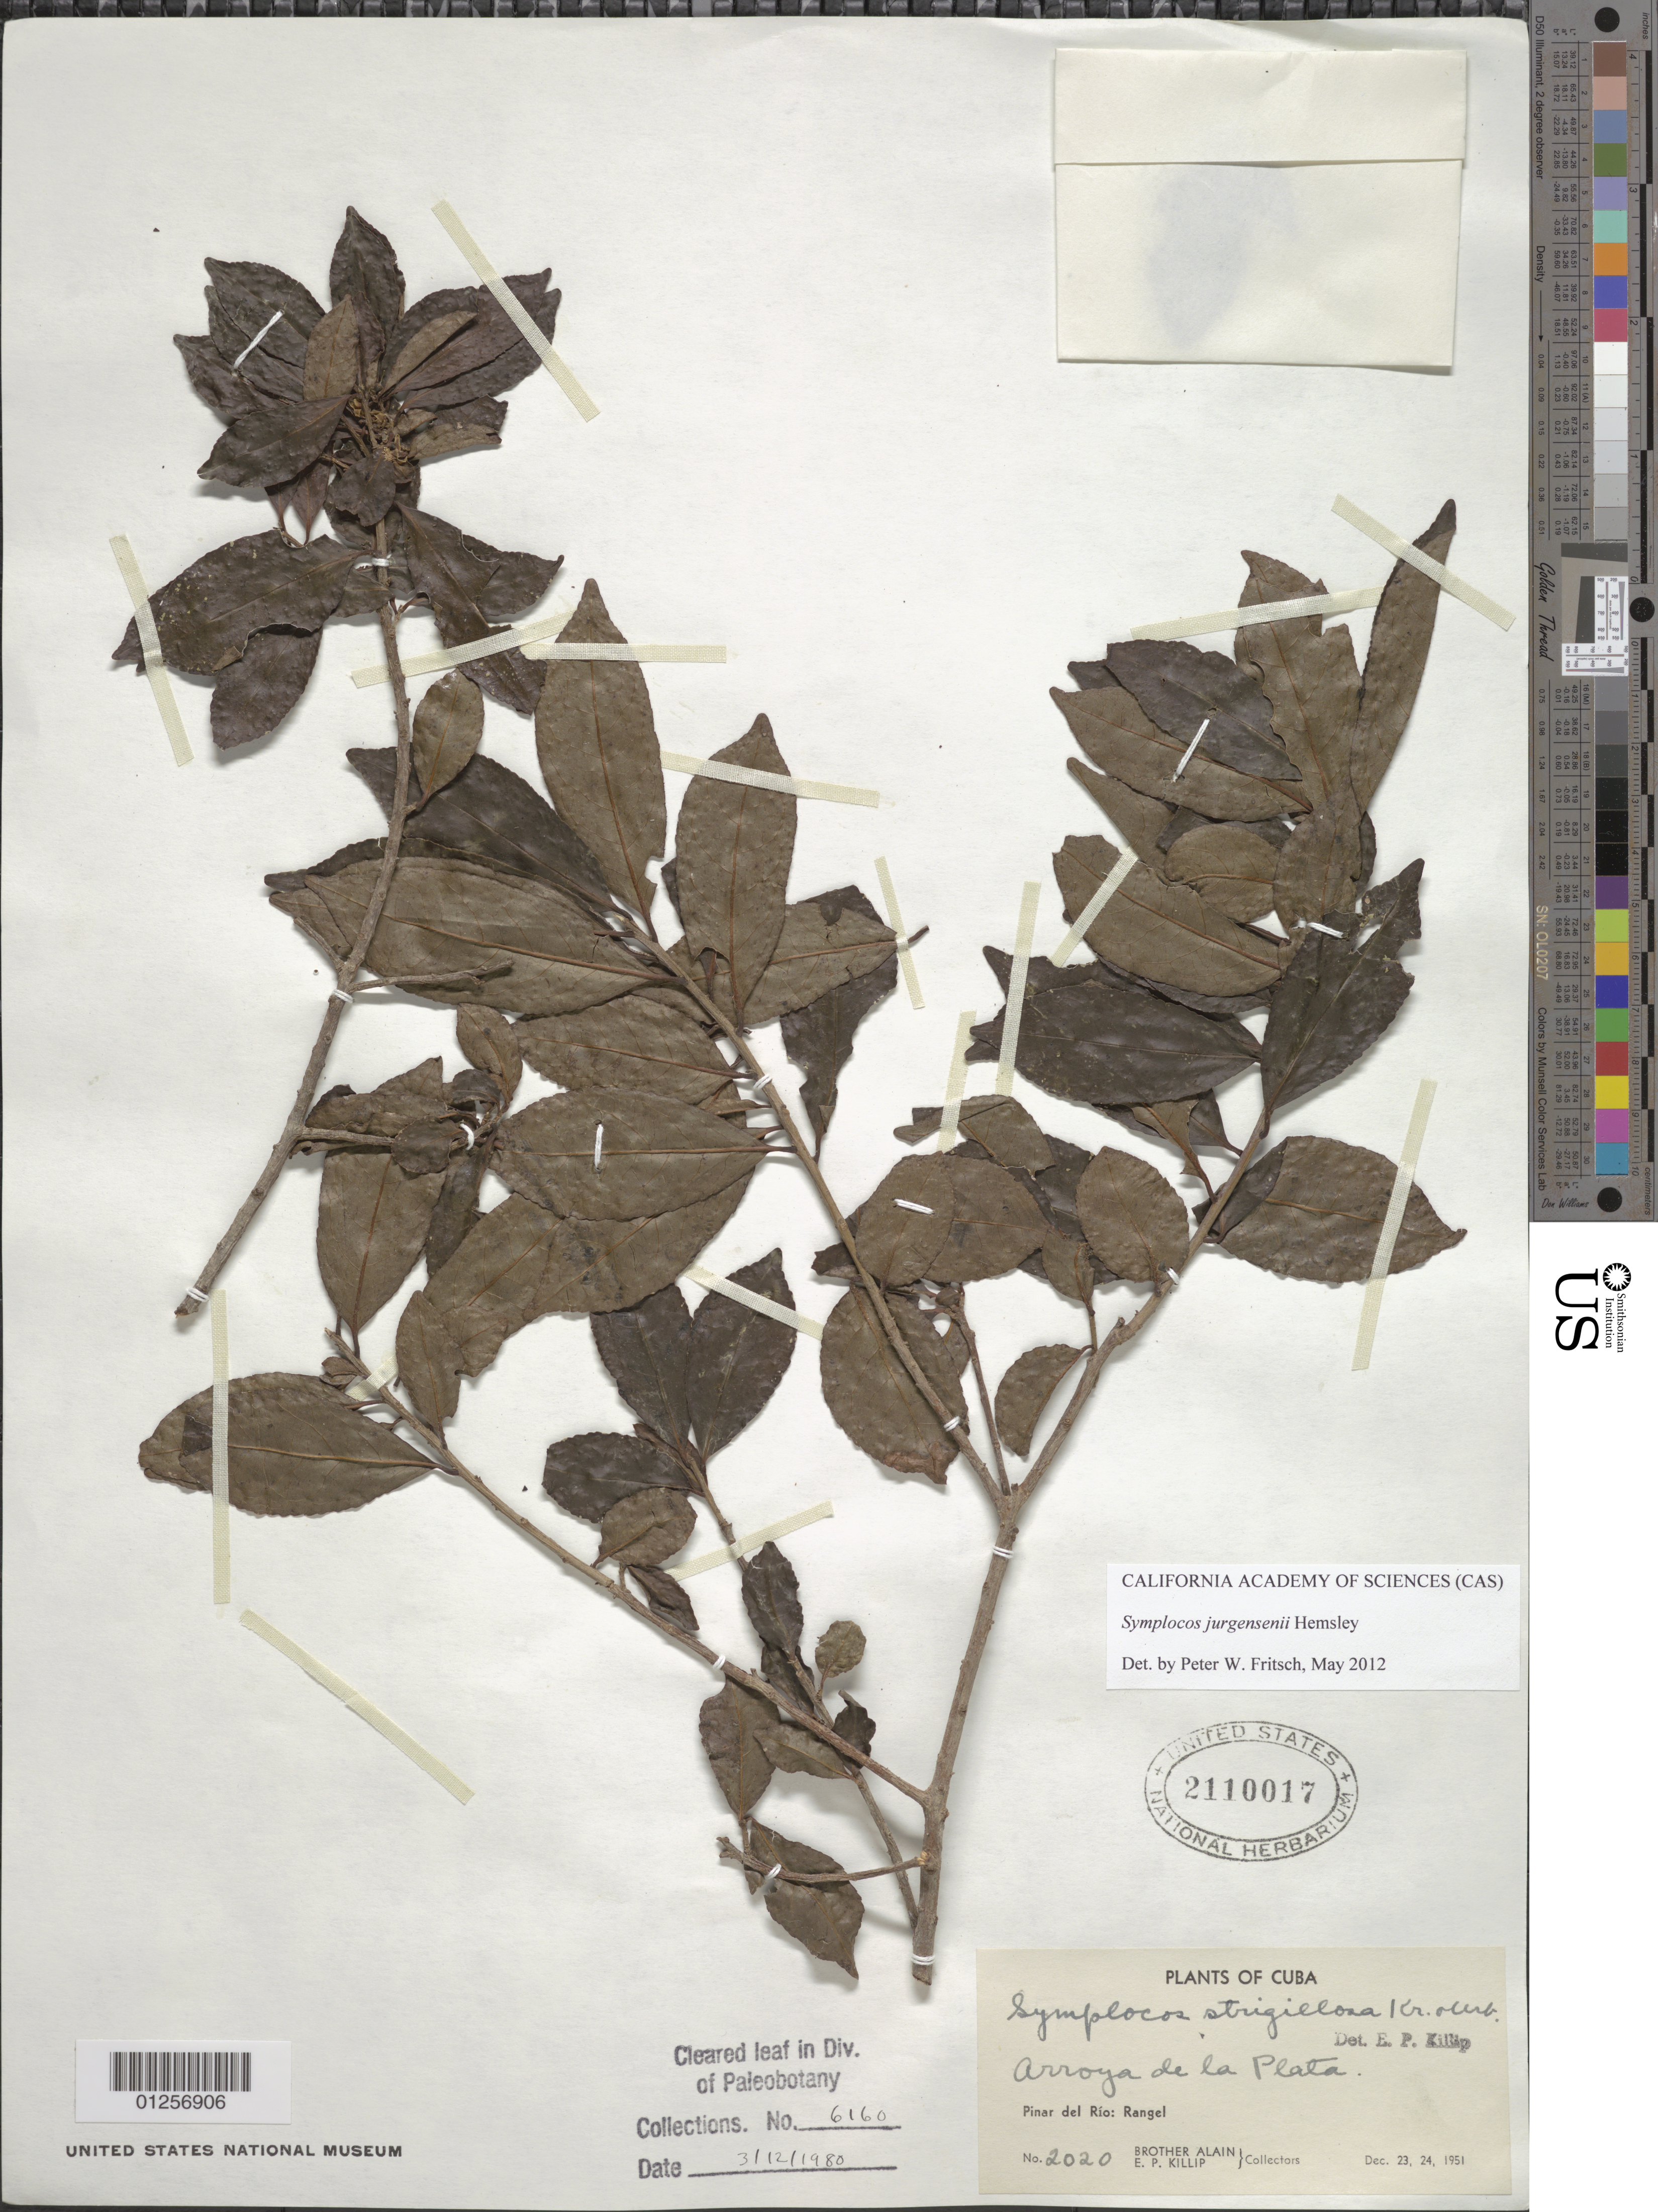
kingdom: Plantae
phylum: Tracheophyta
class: Magnoliopsida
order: Ericales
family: Symplocaceae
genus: Symplocos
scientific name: Symplocos jurgensenii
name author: Hemsl.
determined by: Fritsch, Peter W.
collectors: A. H. Liogier & E. P. Killip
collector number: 2020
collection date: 1951-12-23/1951-12-24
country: Cuba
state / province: Pinar del Rio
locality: Arroyo de la Plata.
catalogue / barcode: US 2110017